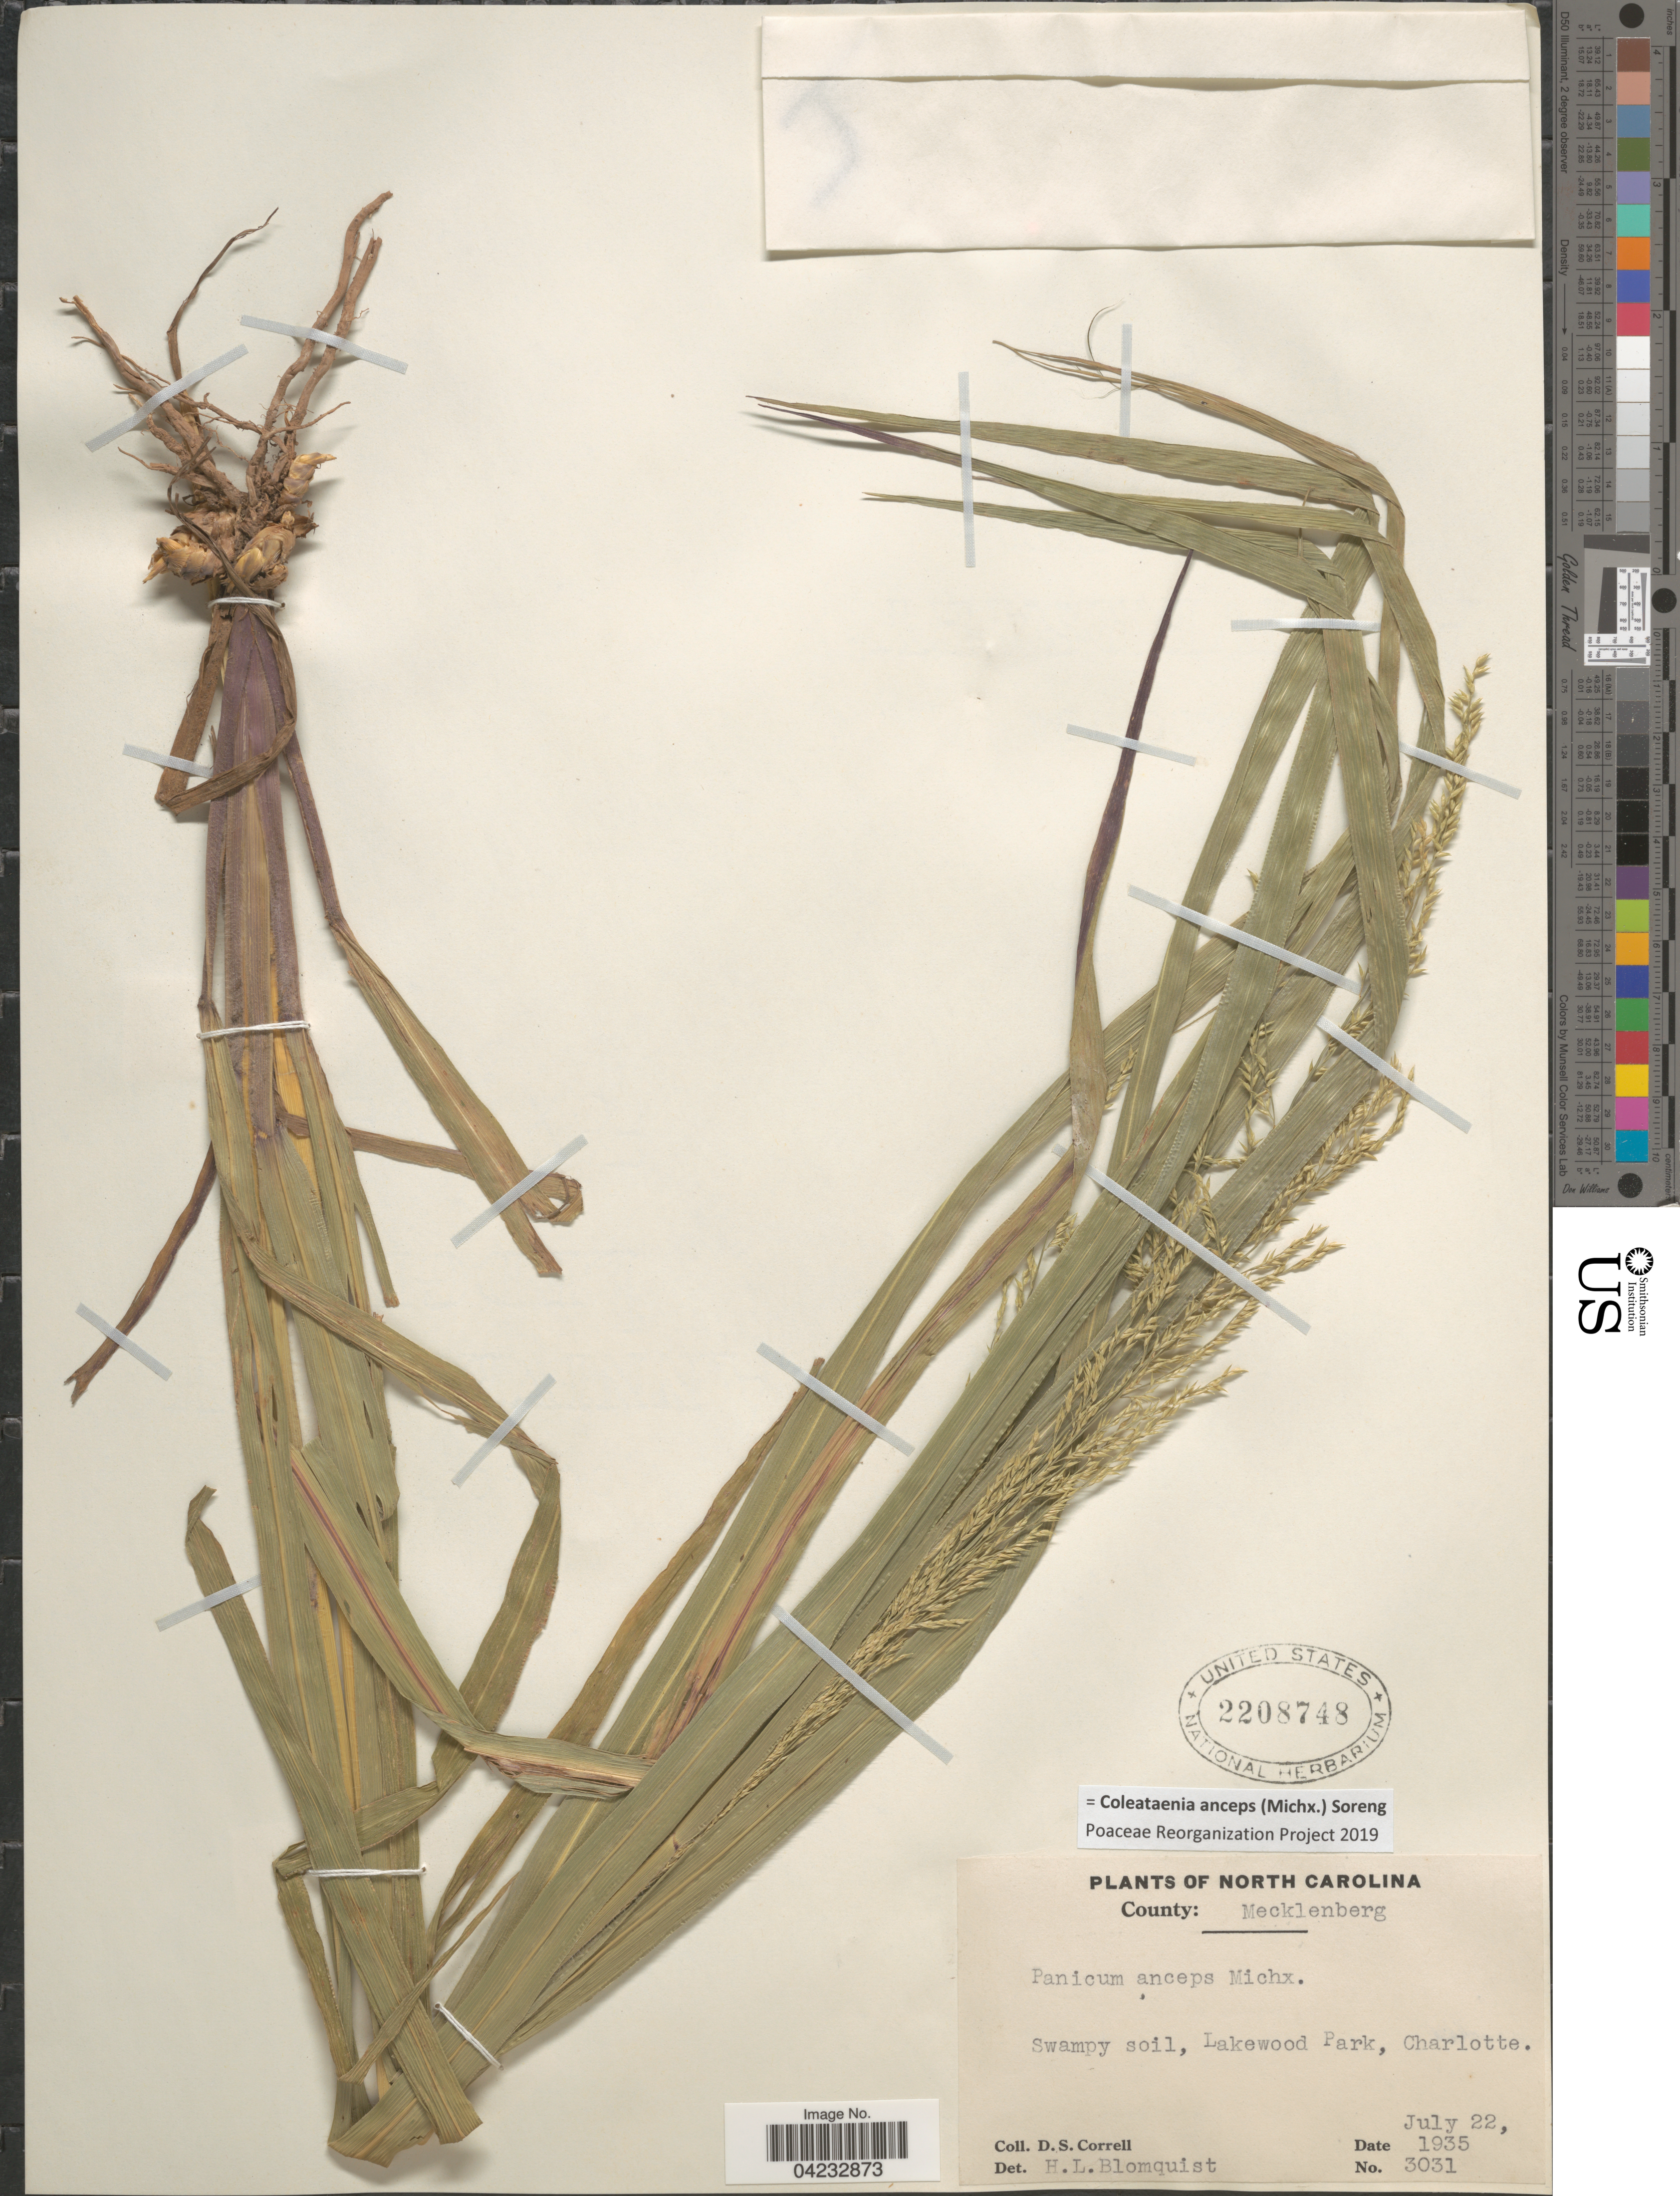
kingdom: Plantae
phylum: Tracheophyta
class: Liliopsida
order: Poales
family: Poaceae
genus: Coleataenia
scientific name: Coleataenia anceps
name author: (Michx.) Soreng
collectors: D. S. Correll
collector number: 3031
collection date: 1935-07-22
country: United States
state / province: North Carolina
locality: County: Mecklenberg. Lakewood Park, Charlotte.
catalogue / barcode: US 2208748